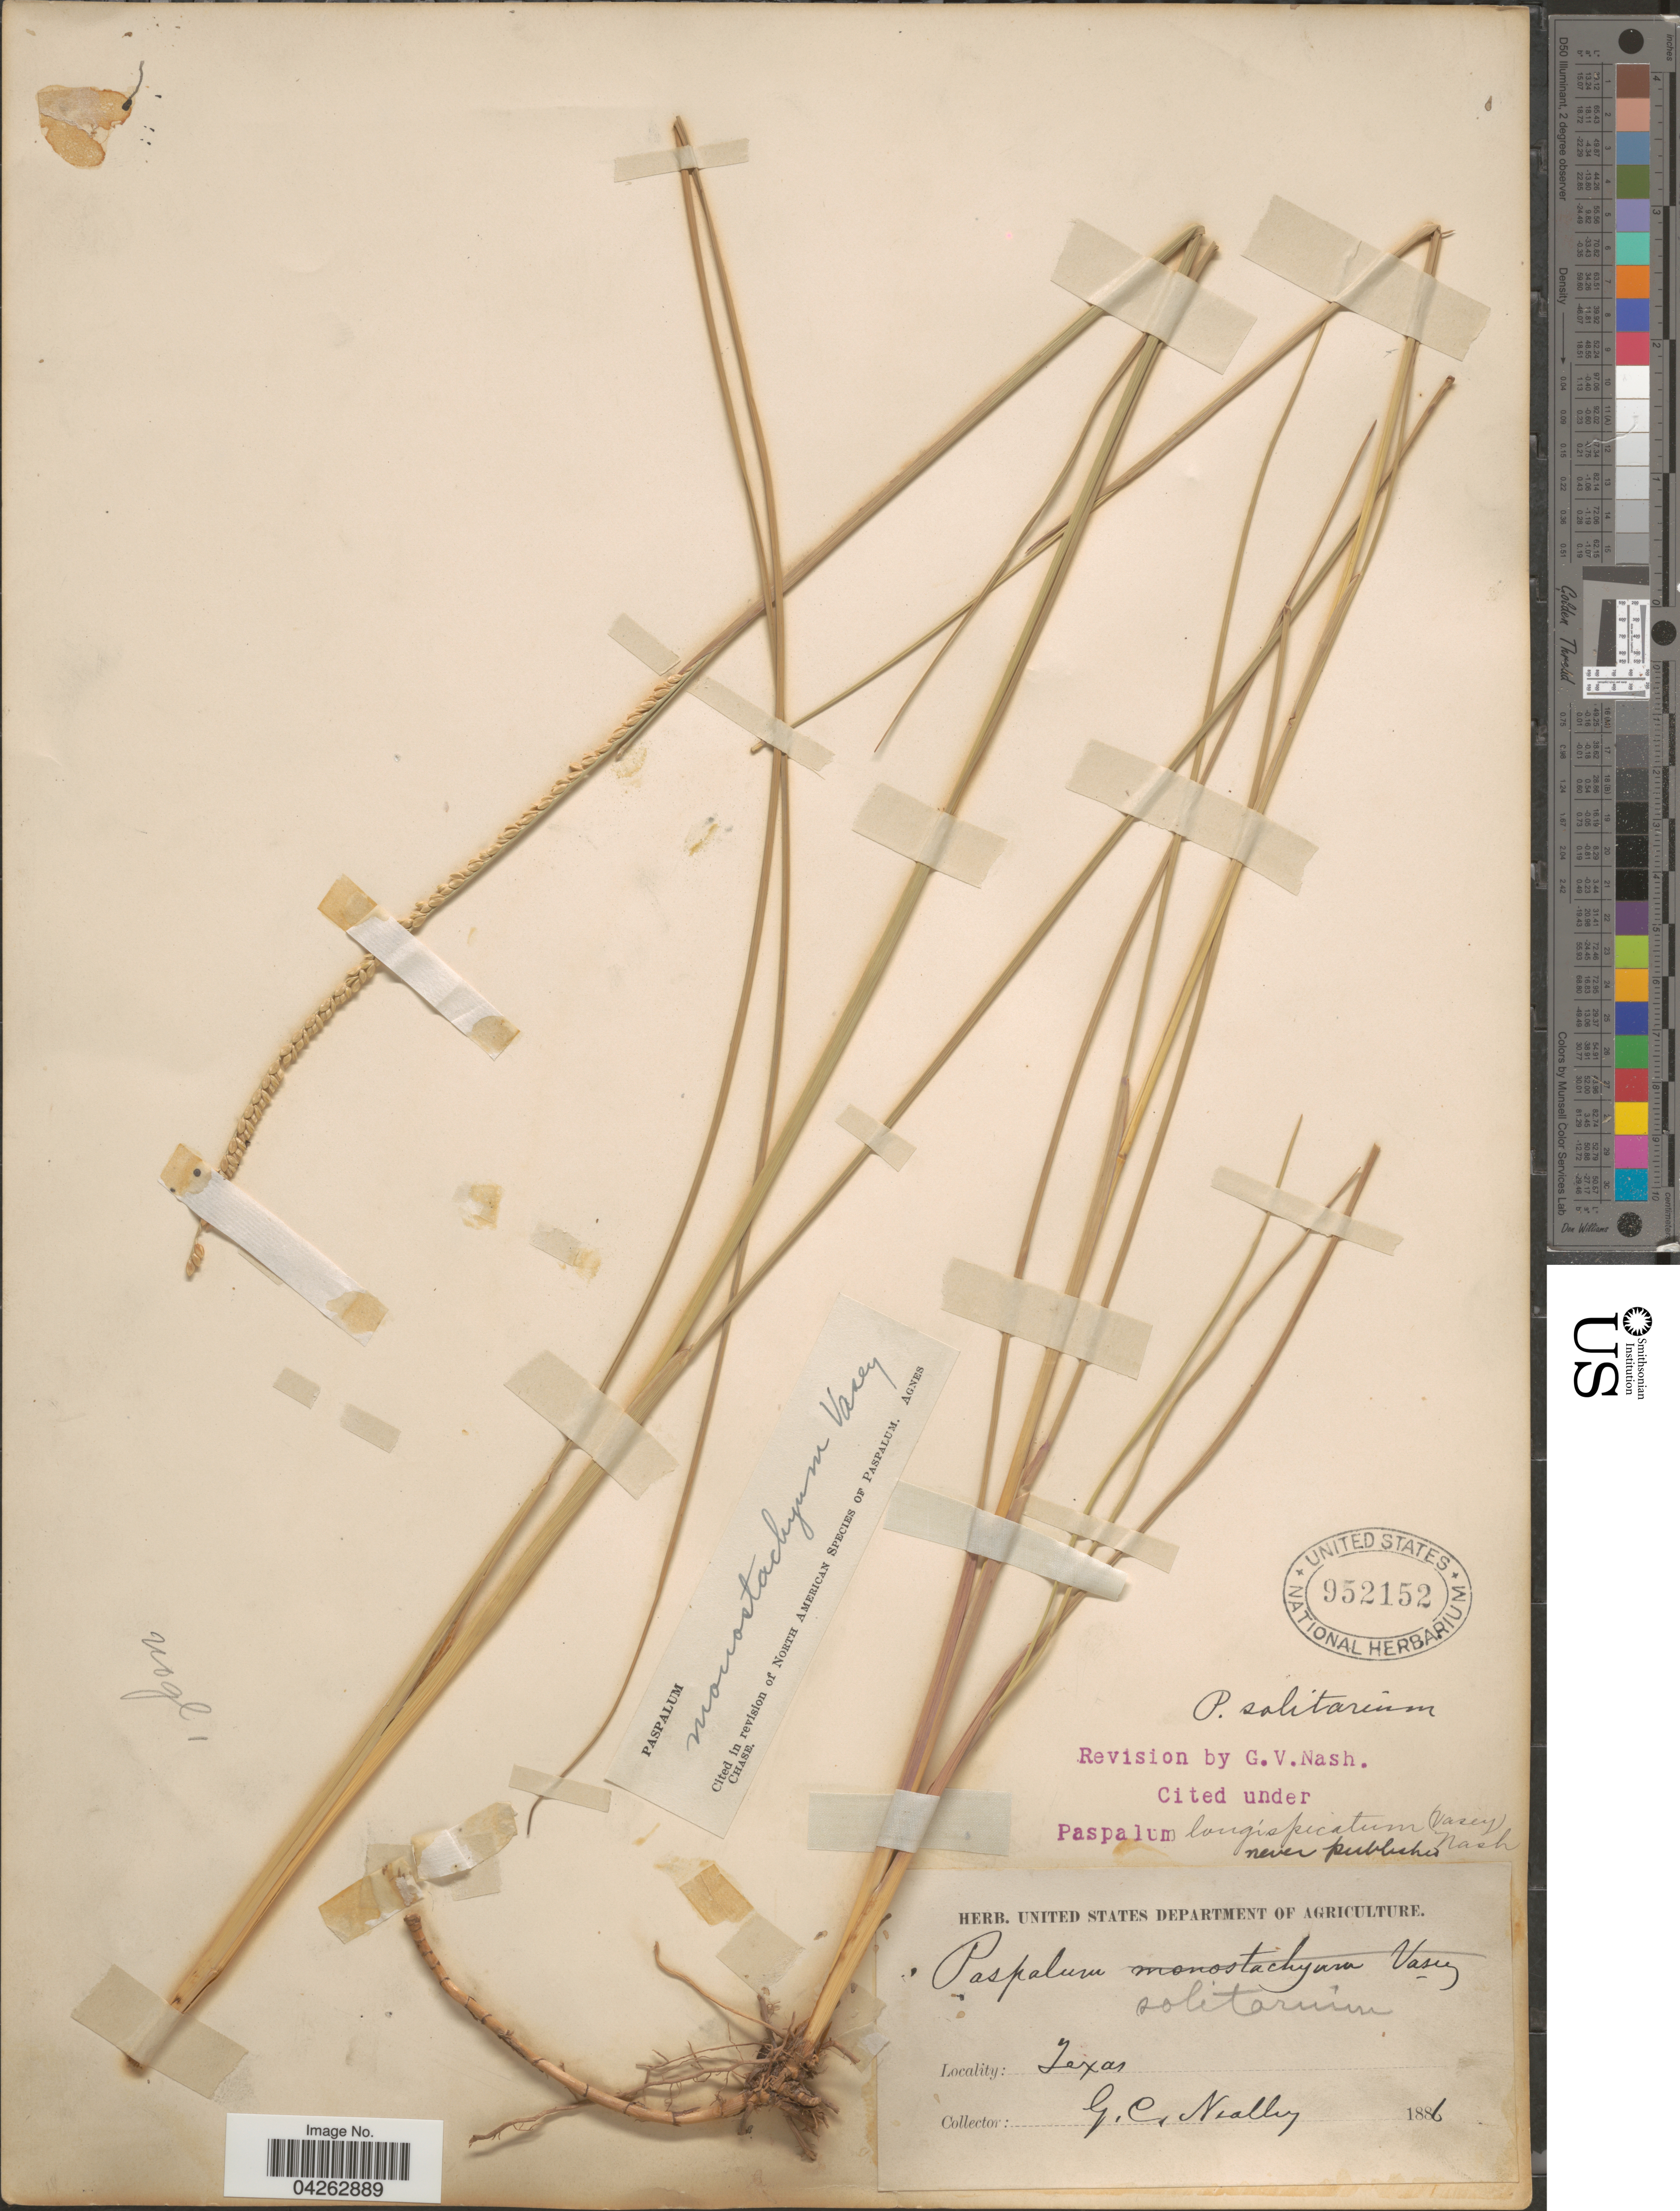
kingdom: Plantae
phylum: Tracheophyta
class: Liliopsida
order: Poales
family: Poaceae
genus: Paspalum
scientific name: Paspalum monostachyum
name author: Vasey ex Chapm.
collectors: G. C. Nealley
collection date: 1886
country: United States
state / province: Texas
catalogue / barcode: US 952152